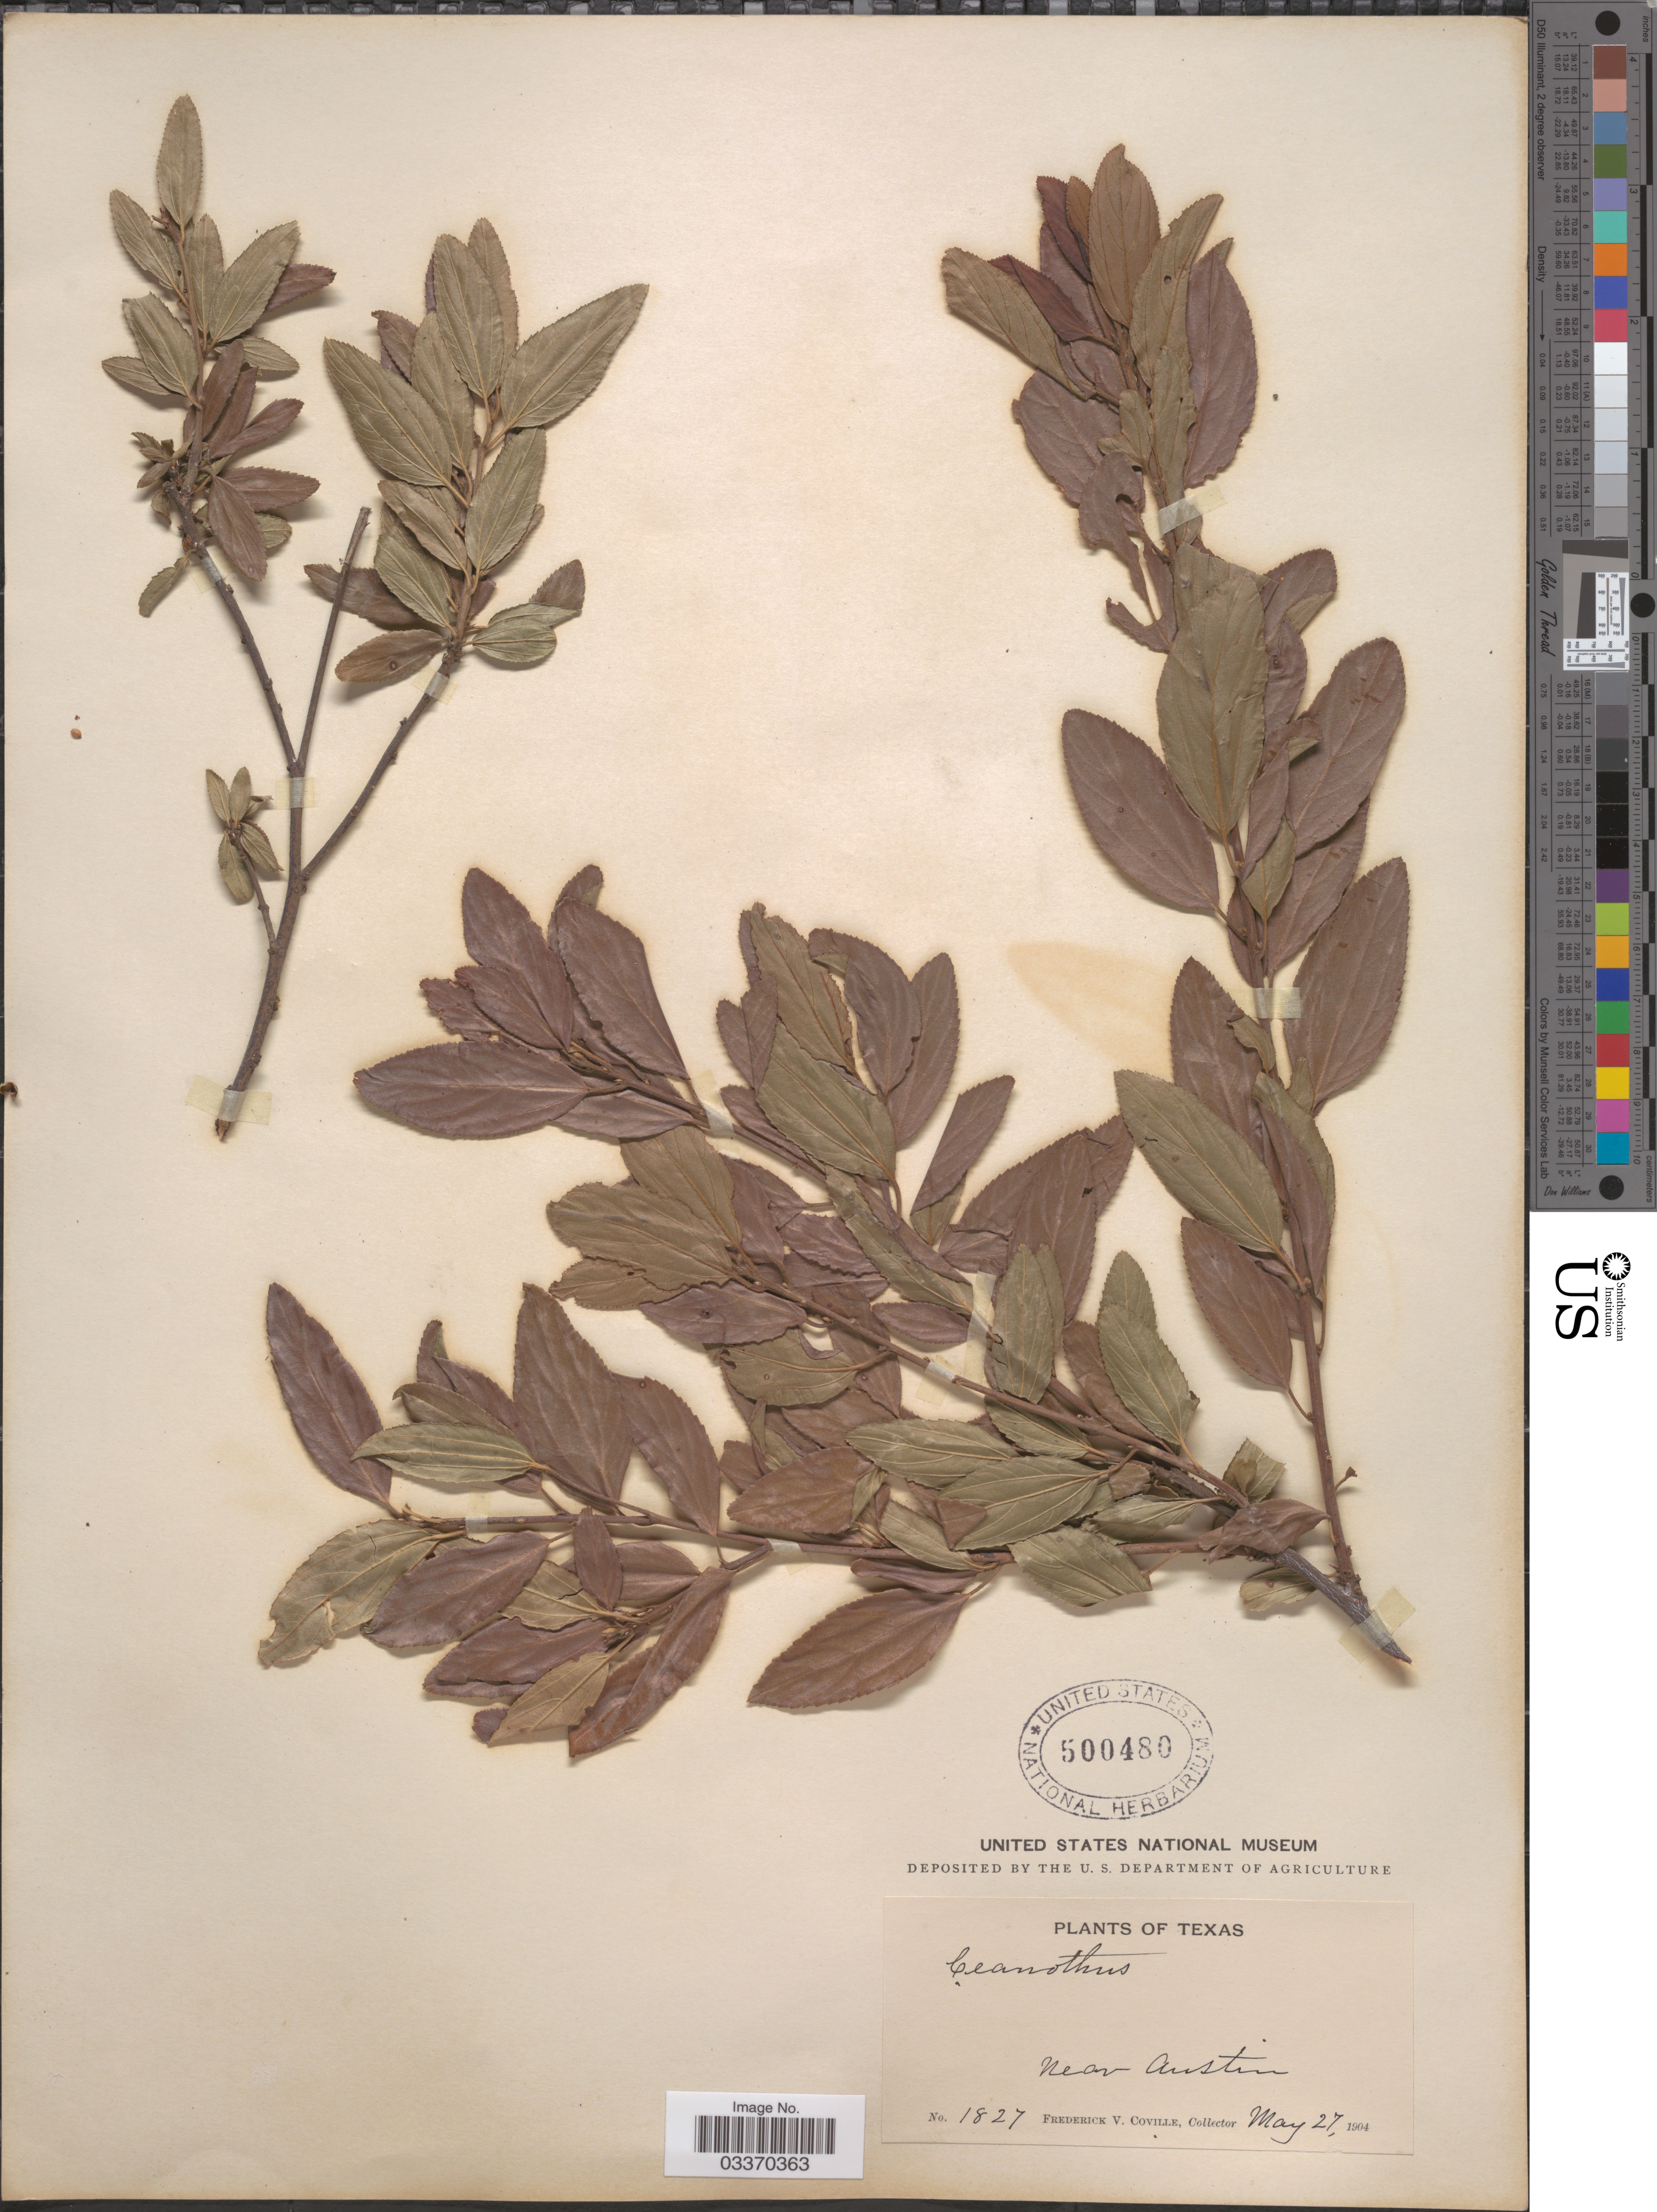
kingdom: Plantae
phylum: Tracheophyta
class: Magnoliopsida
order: Rosales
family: Rhamnaceae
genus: Ceanothus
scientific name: Ceanothus thyrsiflorus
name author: Eschsch.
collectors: F. V. Coville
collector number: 1827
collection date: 1904-05-27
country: United States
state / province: Texas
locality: Near Austin.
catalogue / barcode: US 500480